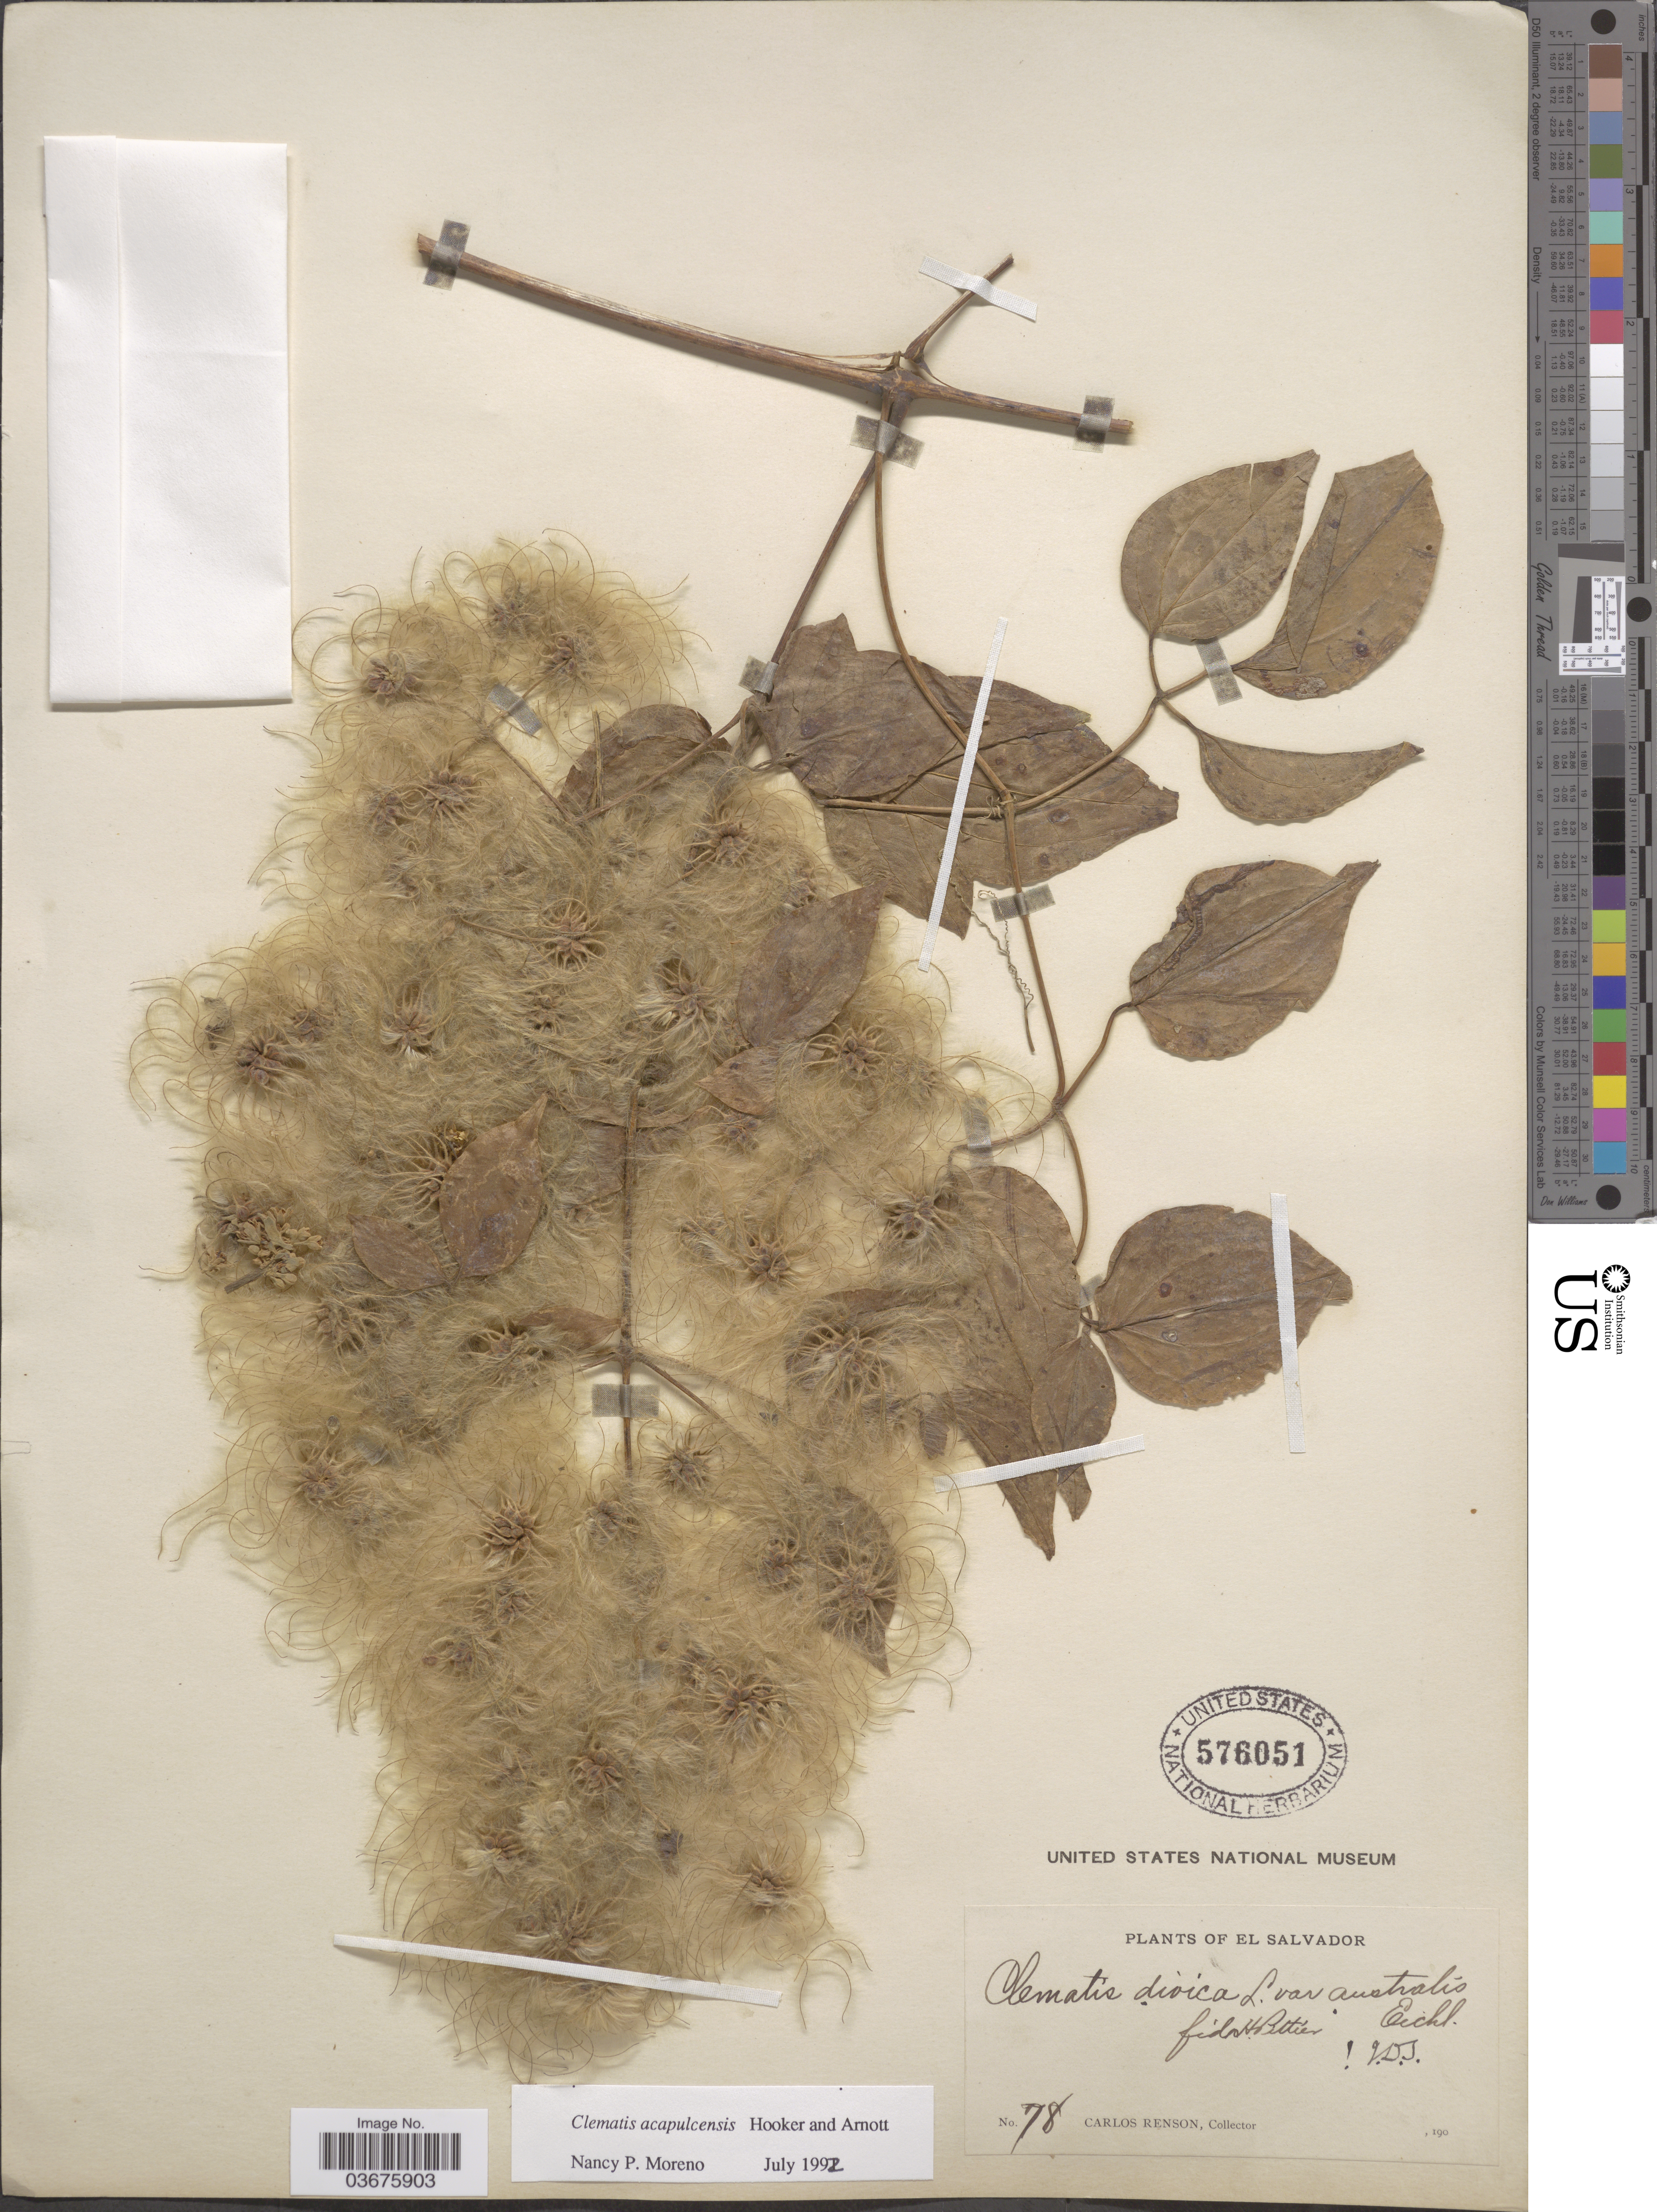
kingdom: Plantae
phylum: Tracheophyta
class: Magnoliopsida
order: Ranunculales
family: Ranunculaceae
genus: Clematis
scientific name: Clematis acapulcensis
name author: Hook. & Arn.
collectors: C. Renson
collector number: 78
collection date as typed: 190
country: El Salvador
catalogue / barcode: US 576051